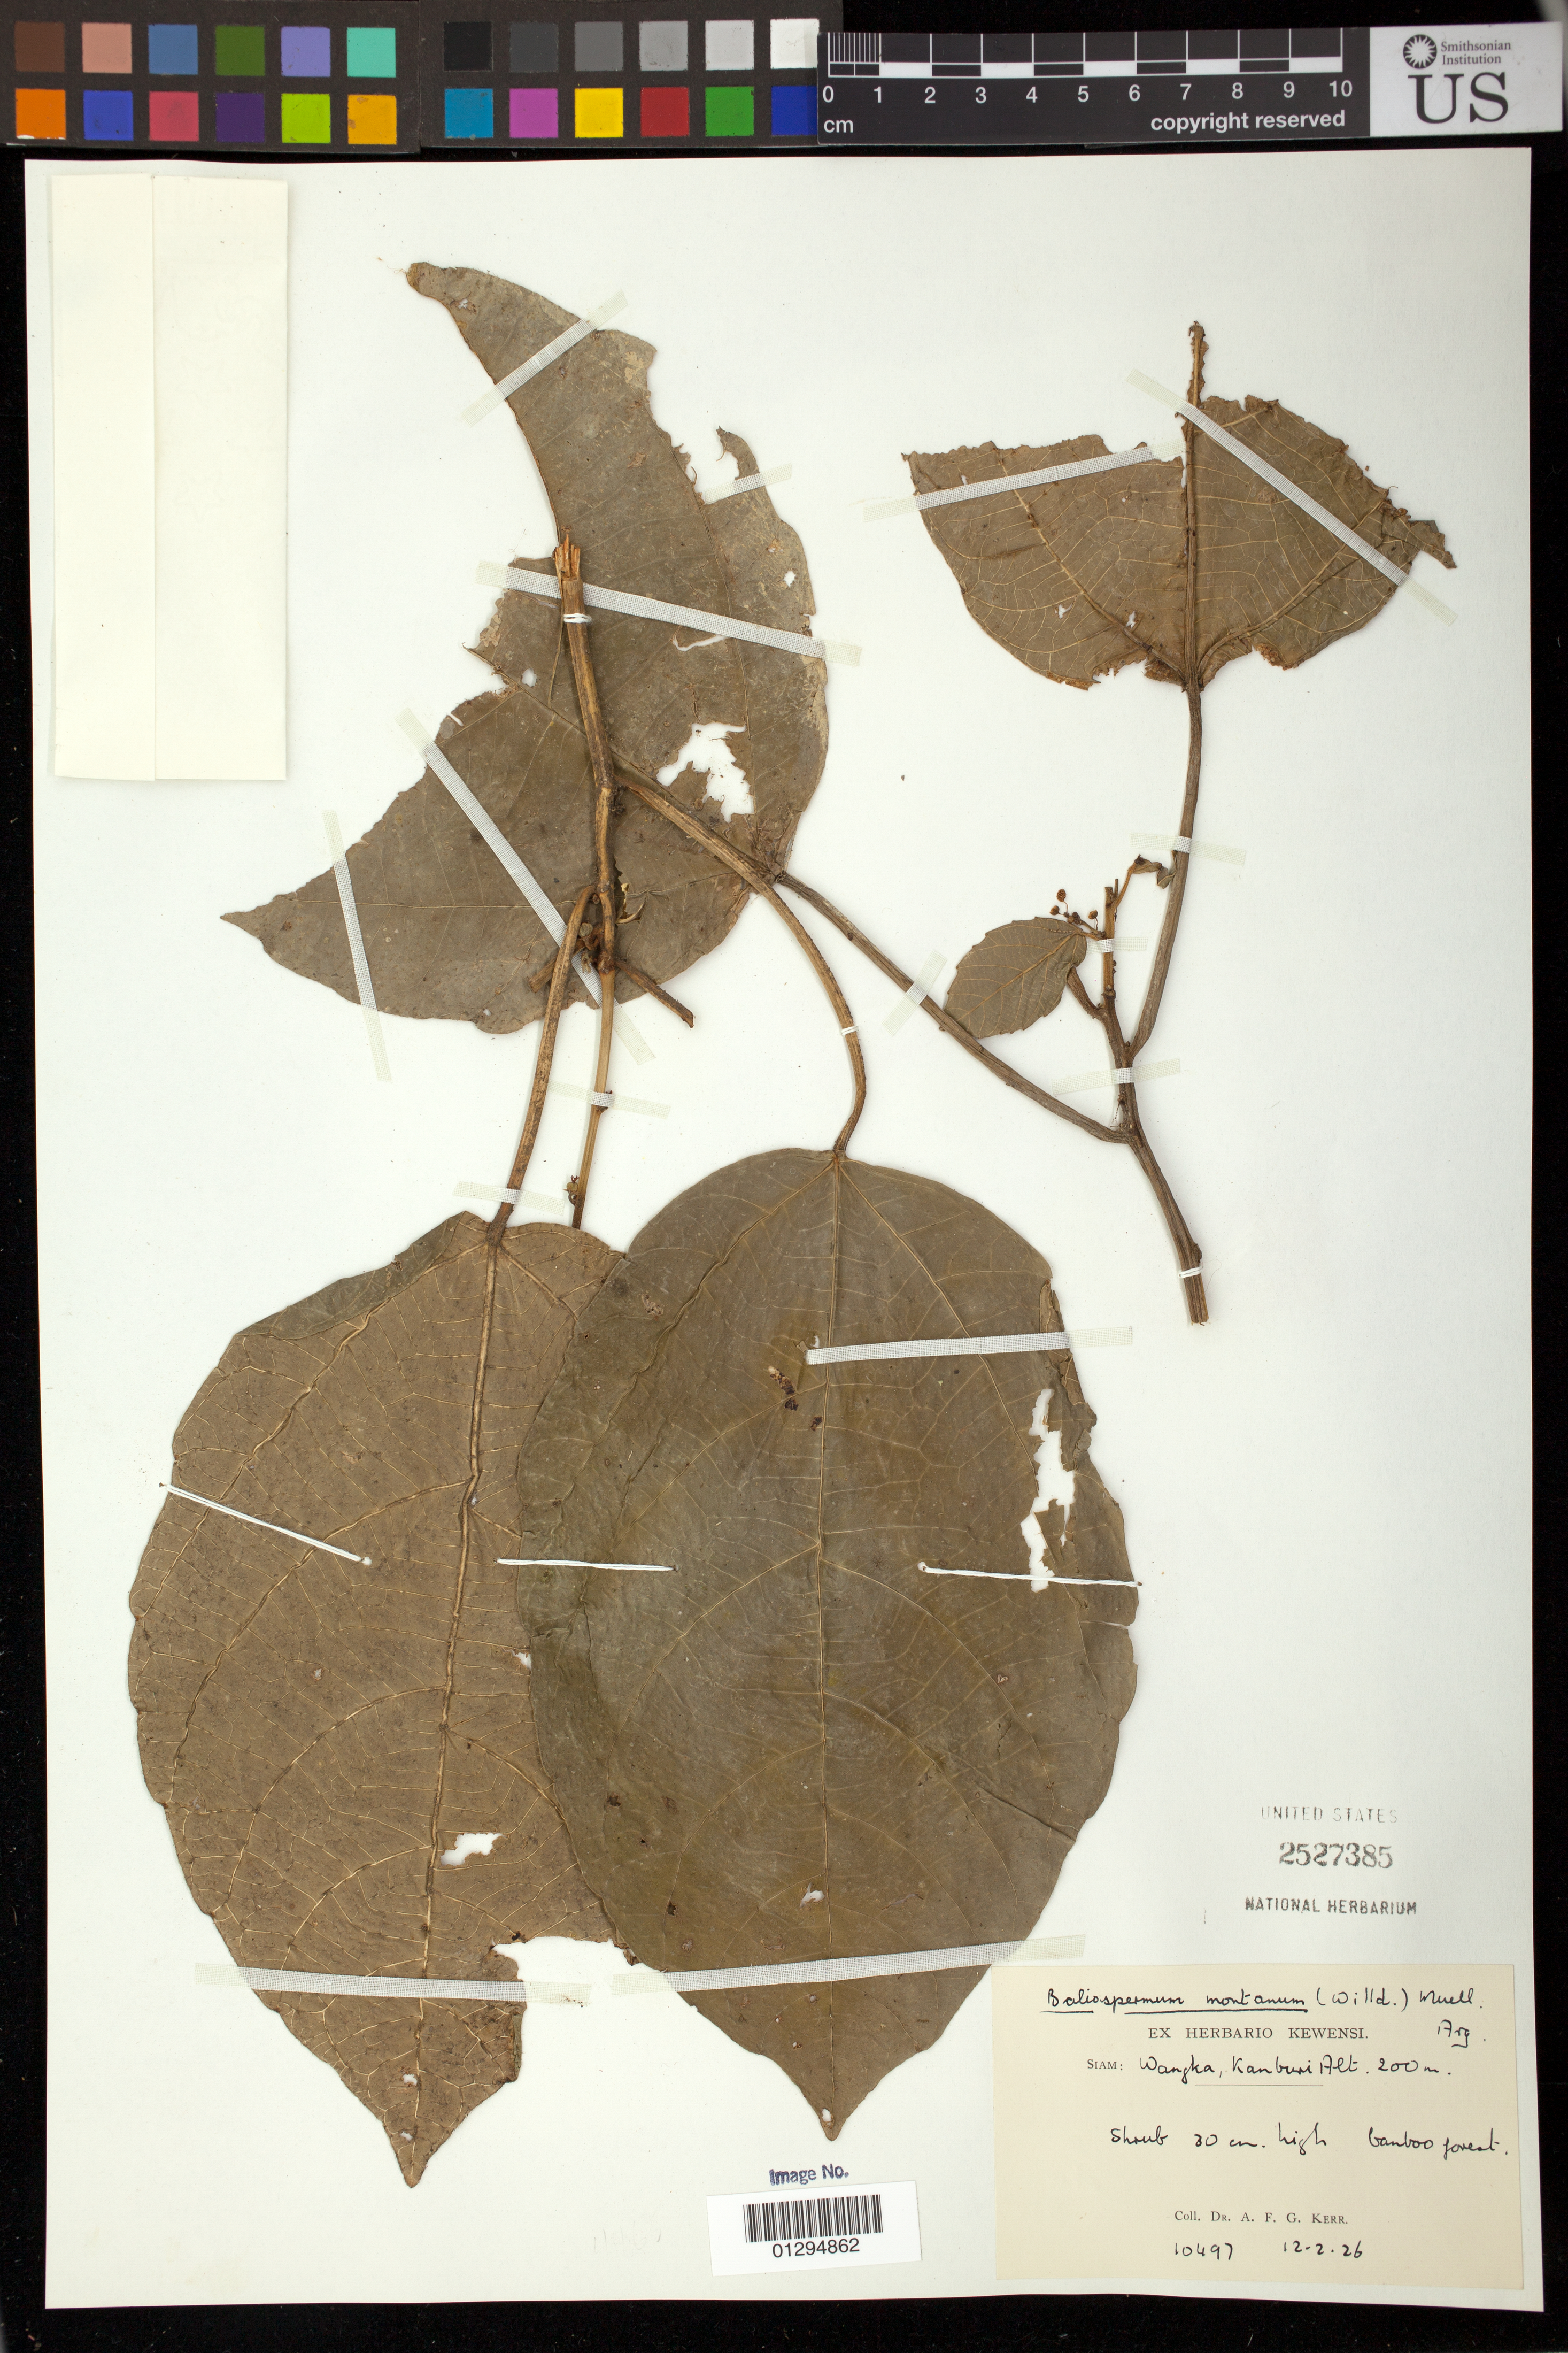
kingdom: Plantae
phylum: Tracheophyta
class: Magnoliopsida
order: Malpighiales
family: Euphorbiaceae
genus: Baliospermum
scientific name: Baliospermum montanum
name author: (Willd.) Müll. Arg.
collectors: A. F. G. Kerr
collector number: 10497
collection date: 1926-02-12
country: Thailand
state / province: Kanchanaburi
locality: Wangka, Kanburi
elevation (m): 200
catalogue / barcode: US 2527385